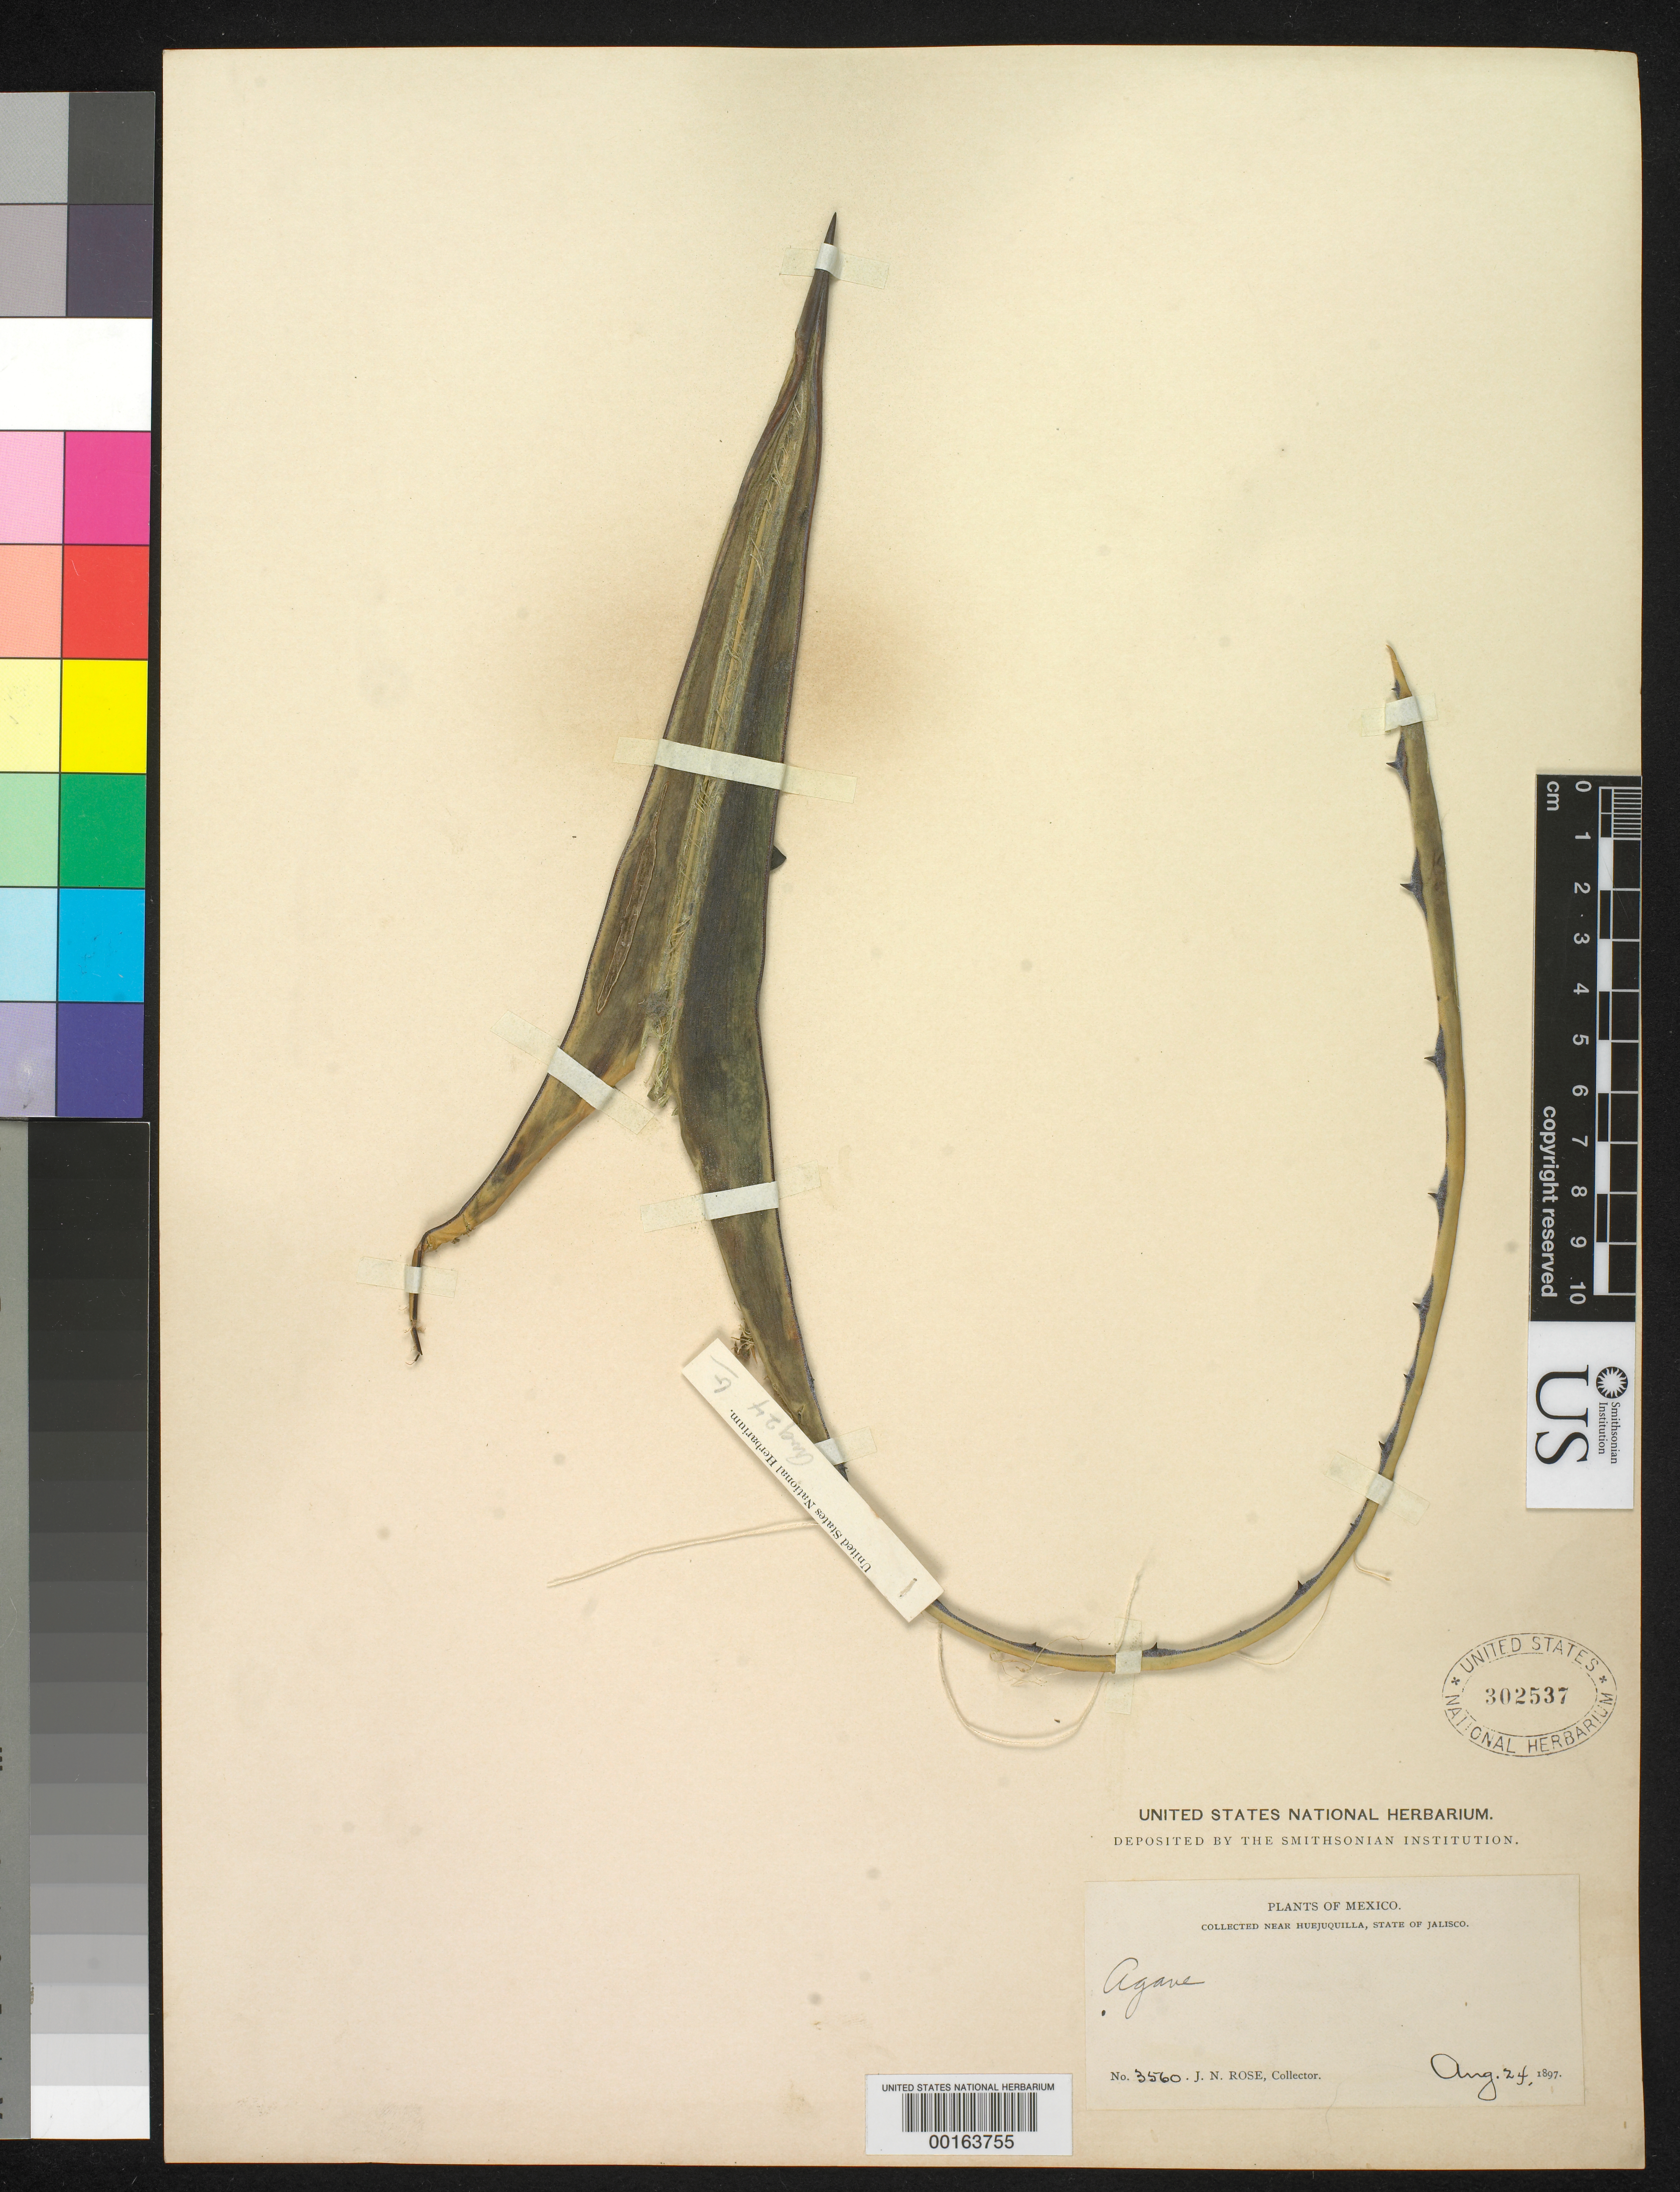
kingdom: Plantae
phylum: Tracheophyta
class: Liliopsida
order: Asparagales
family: Asparagaceae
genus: Agave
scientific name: Agave sp.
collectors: J. N. Rose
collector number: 3560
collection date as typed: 24 Aug 1897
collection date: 1897-08-24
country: Mexico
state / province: Jalisco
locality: Near Huejuquilla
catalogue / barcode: US 302537